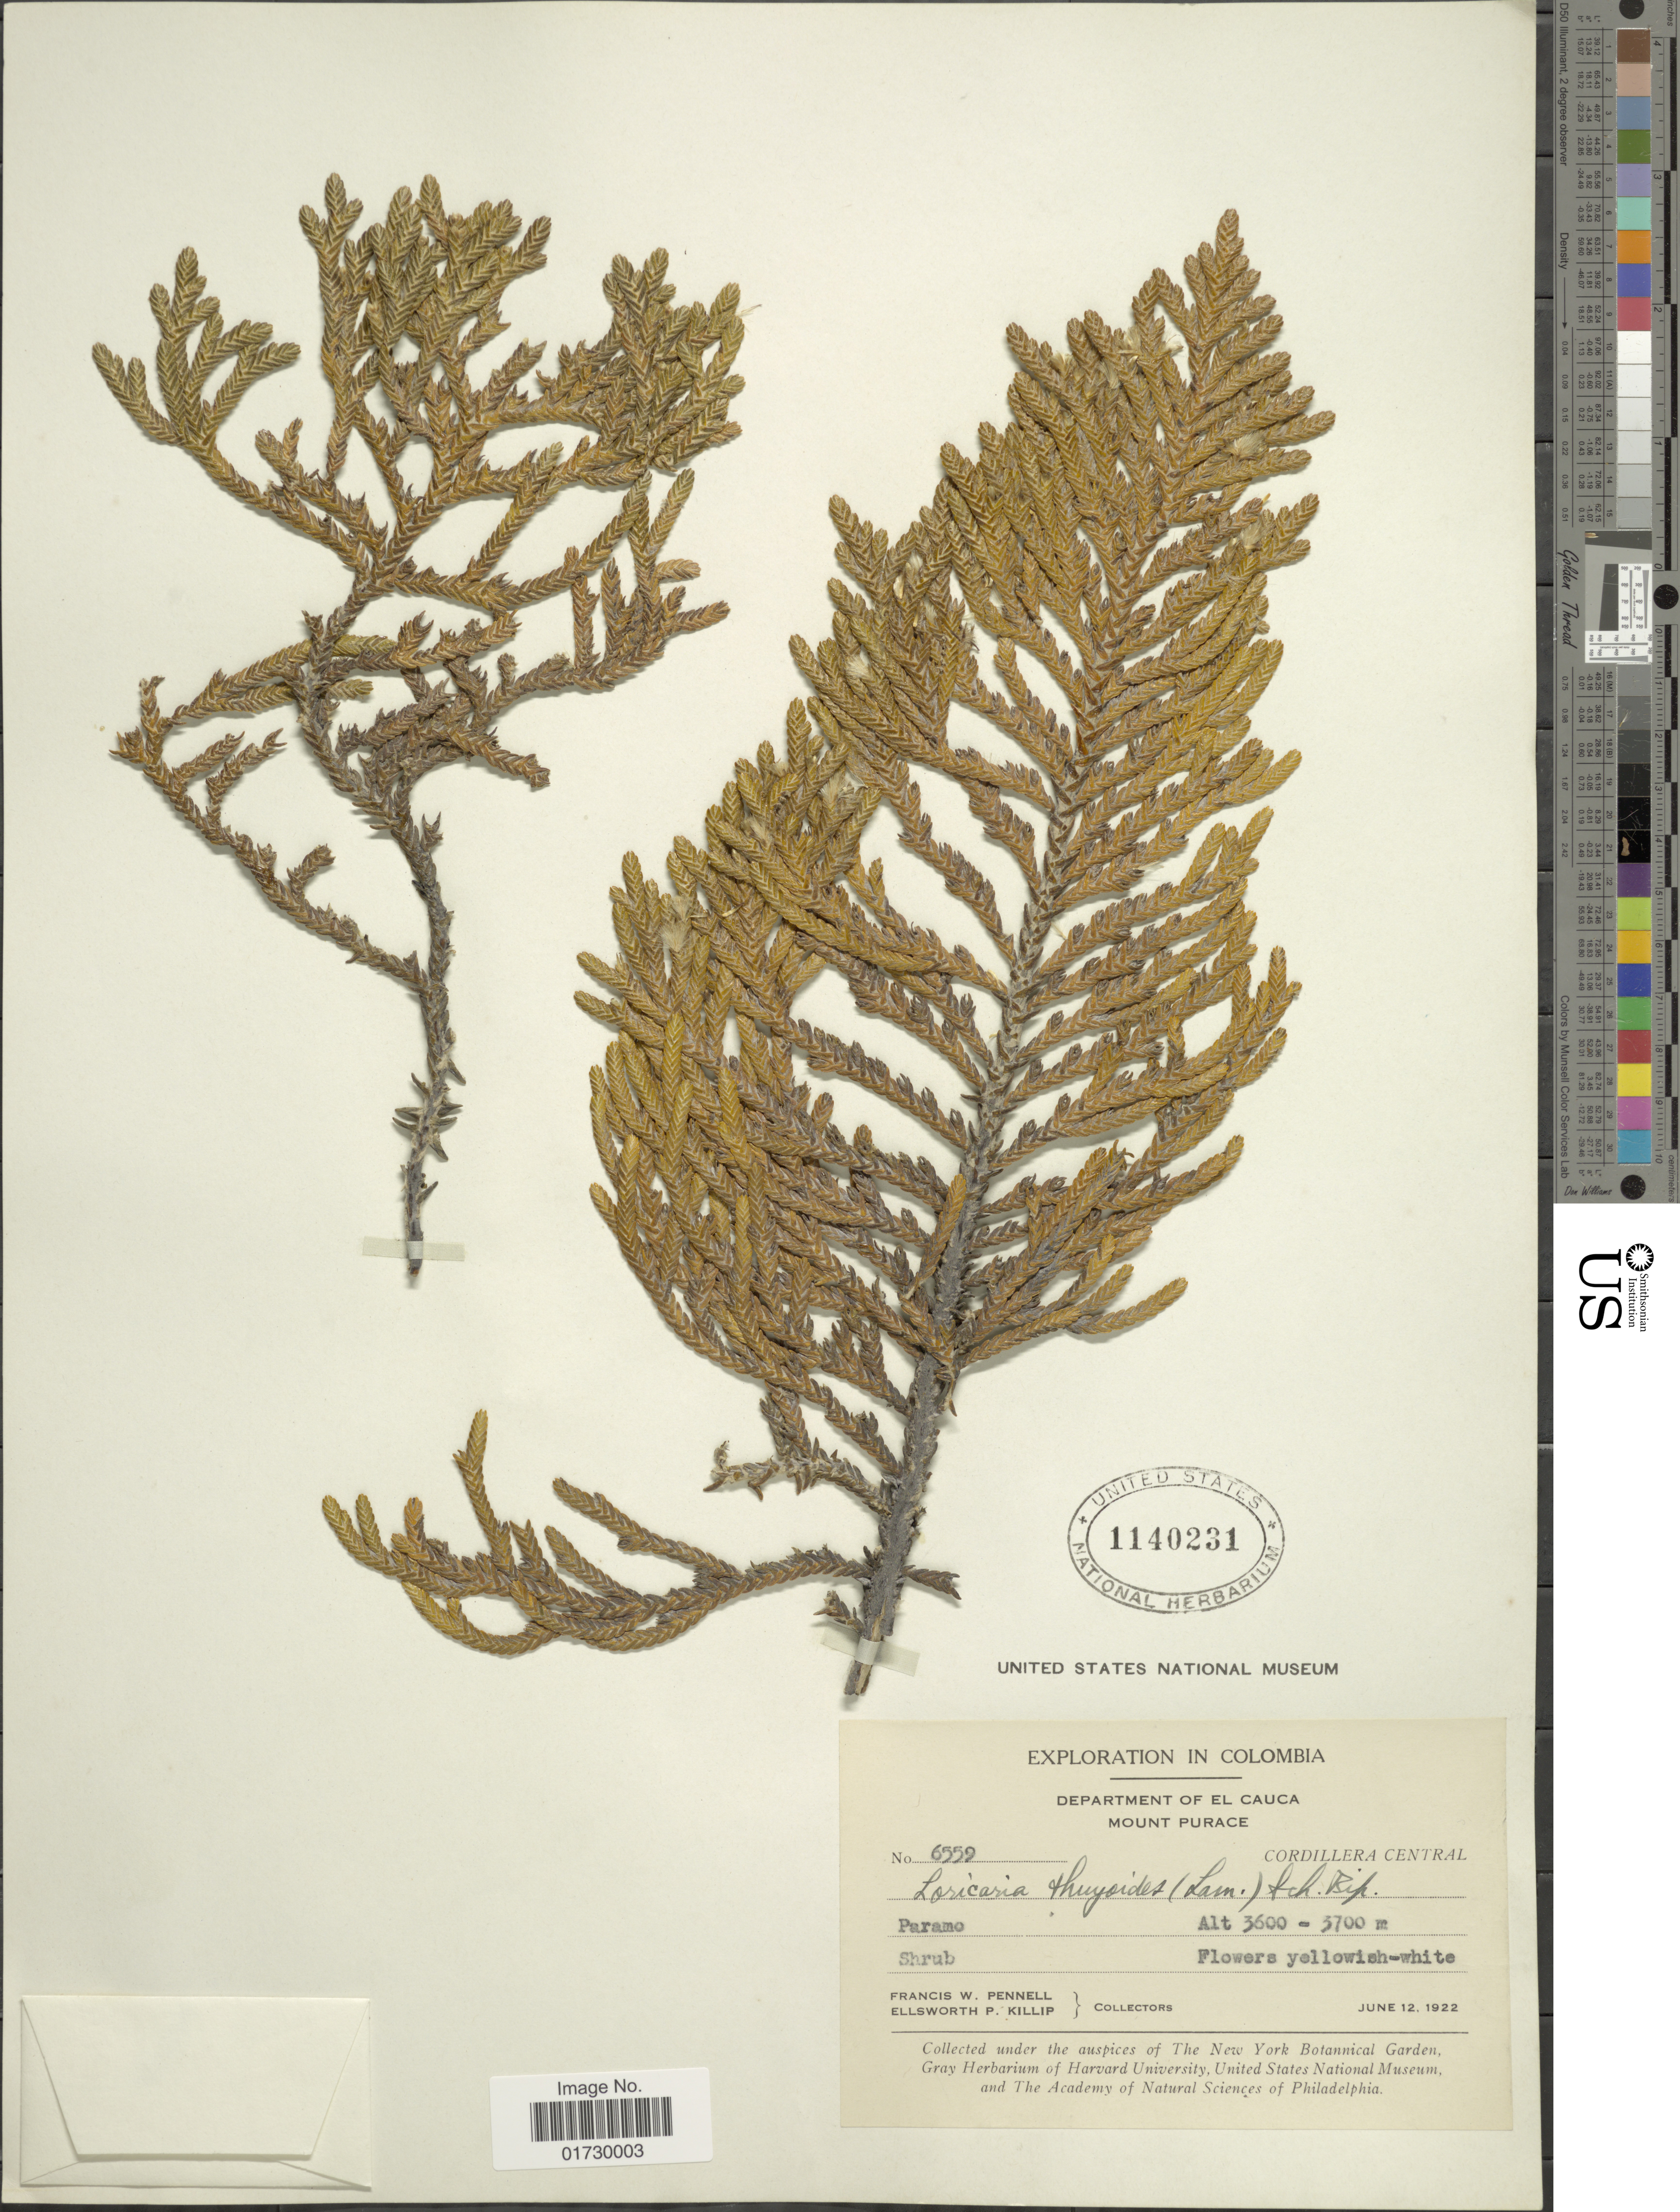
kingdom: Plantae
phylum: Tracheophyta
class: Magnoliopsida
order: Asterales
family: Asteraceae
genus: Loricaria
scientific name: Loricaria thuyoides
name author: (Lam.) Sch. Bip.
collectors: F. W. Pennell & E. P. Killip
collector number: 6559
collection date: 1922-06-12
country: Colombia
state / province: Cauca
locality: Mount Purace, Cordillera Central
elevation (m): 3600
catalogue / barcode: US 1140231